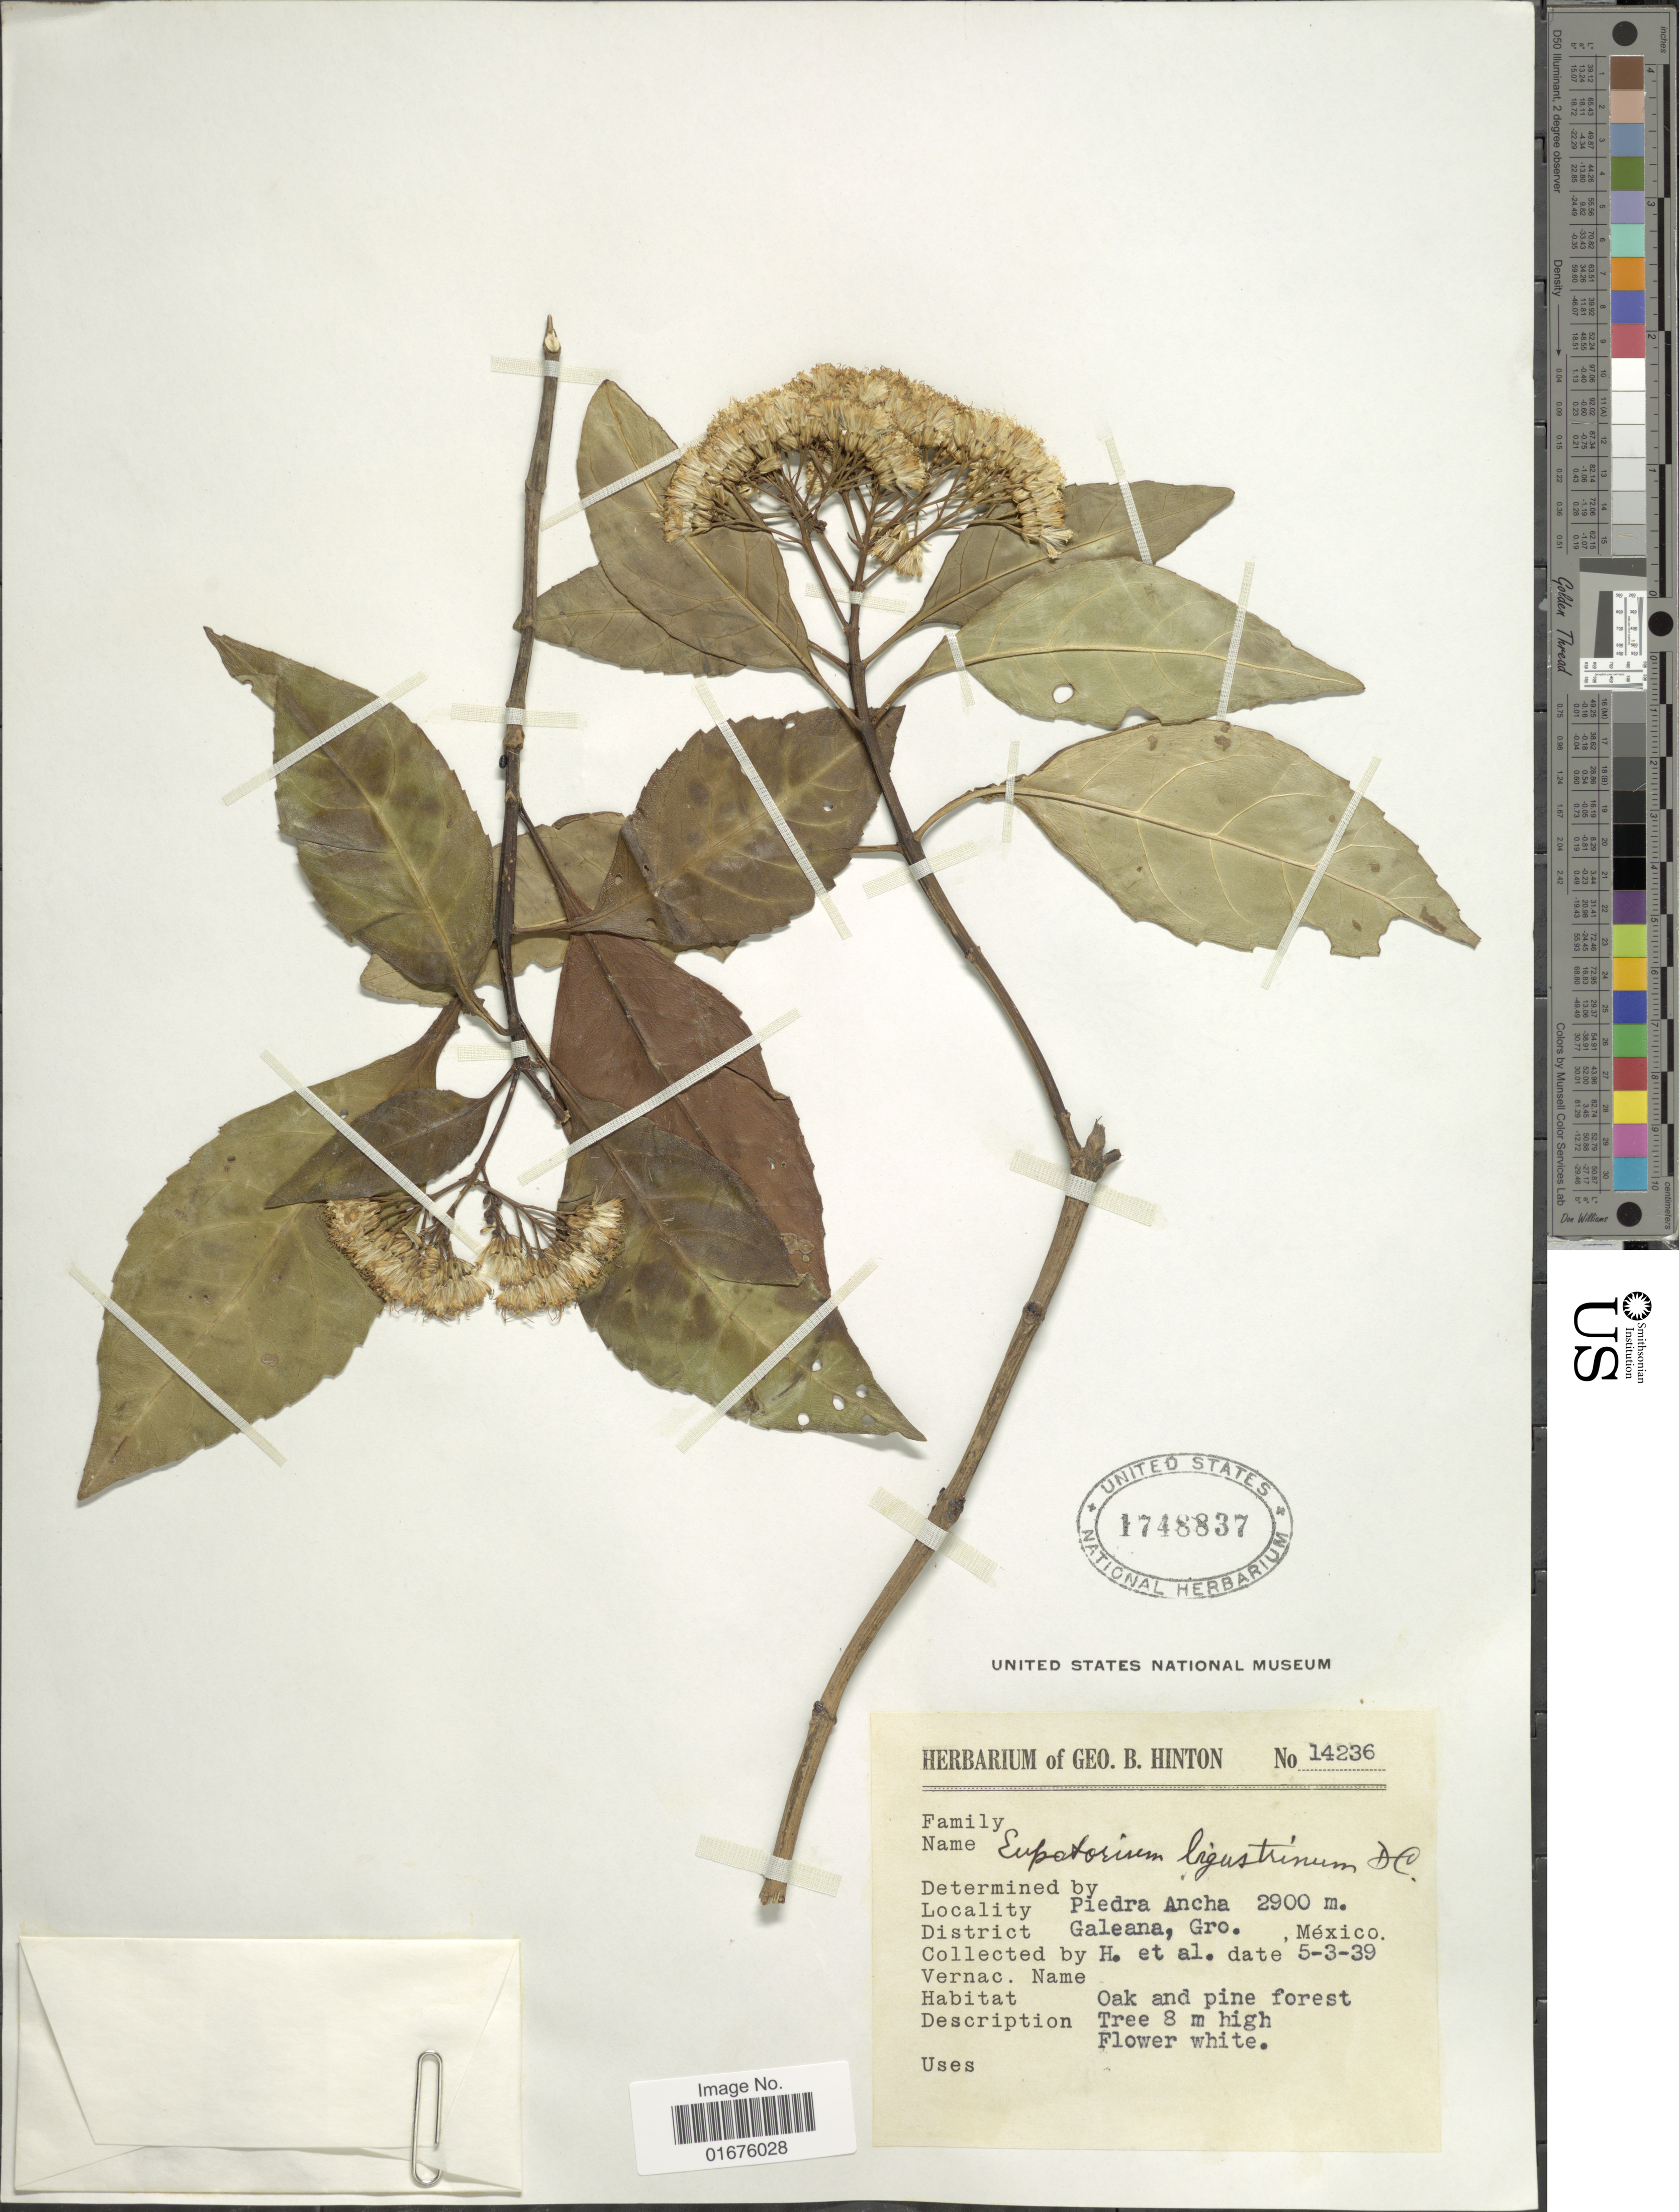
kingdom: Plantae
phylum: Tracheophyta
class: Magnoliopsida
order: Asterales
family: Asteraceae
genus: Ageratina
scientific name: Ageratina ligustrina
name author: (DC.) R.M. King & H. Rob.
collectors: G. B. Hinton & et al.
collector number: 14236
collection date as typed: Transcribed d/m/y: 5/3/39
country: Mexico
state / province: Guerrero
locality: Piedra Ancha, DDistrict Galeana, Oak and pine forest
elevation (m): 2900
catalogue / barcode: US 1748837